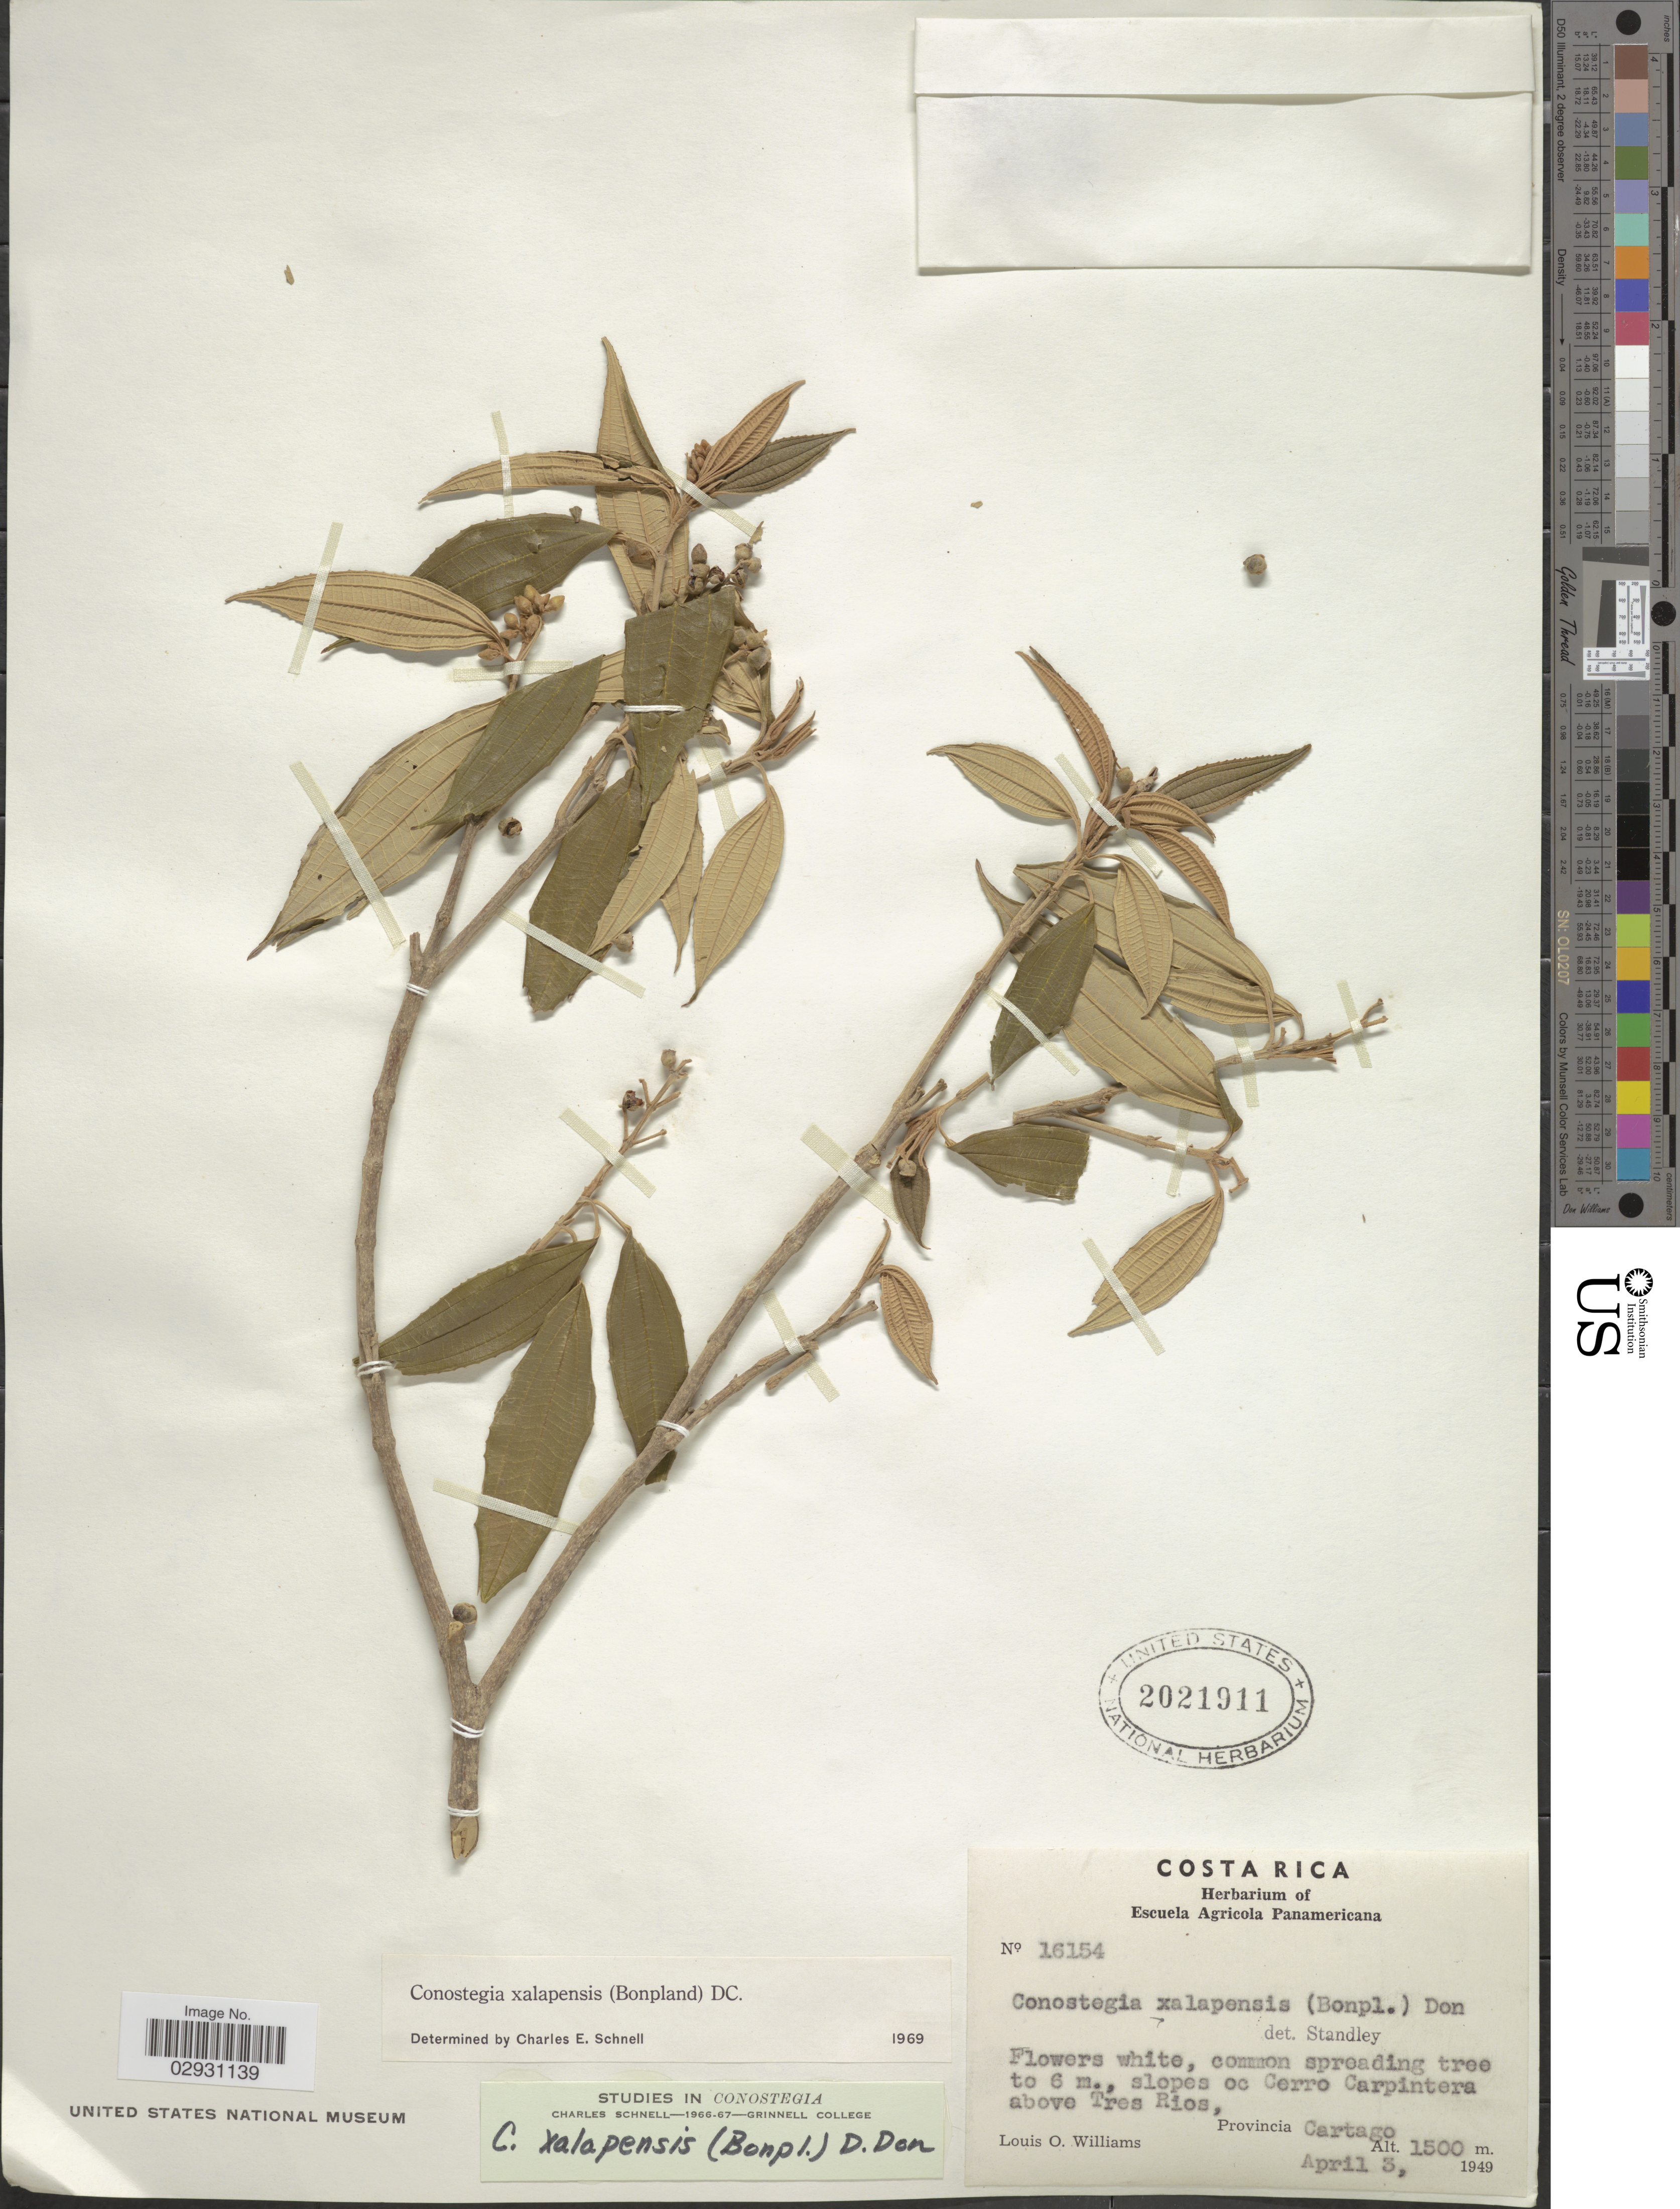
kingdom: Plantae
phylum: Tracheophyta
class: Magnoliopsida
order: Myrtales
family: Melastomataceae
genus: Conostegia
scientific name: Conostegia quadrangularis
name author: Schltdl. ex Steud.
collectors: L. O. Williams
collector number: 16154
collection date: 1949-04-03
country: Costa Rica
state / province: Cartago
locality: Slopes of Cerro Carpintera above Tres Rios.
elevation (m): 1500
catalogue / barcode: US 2021911